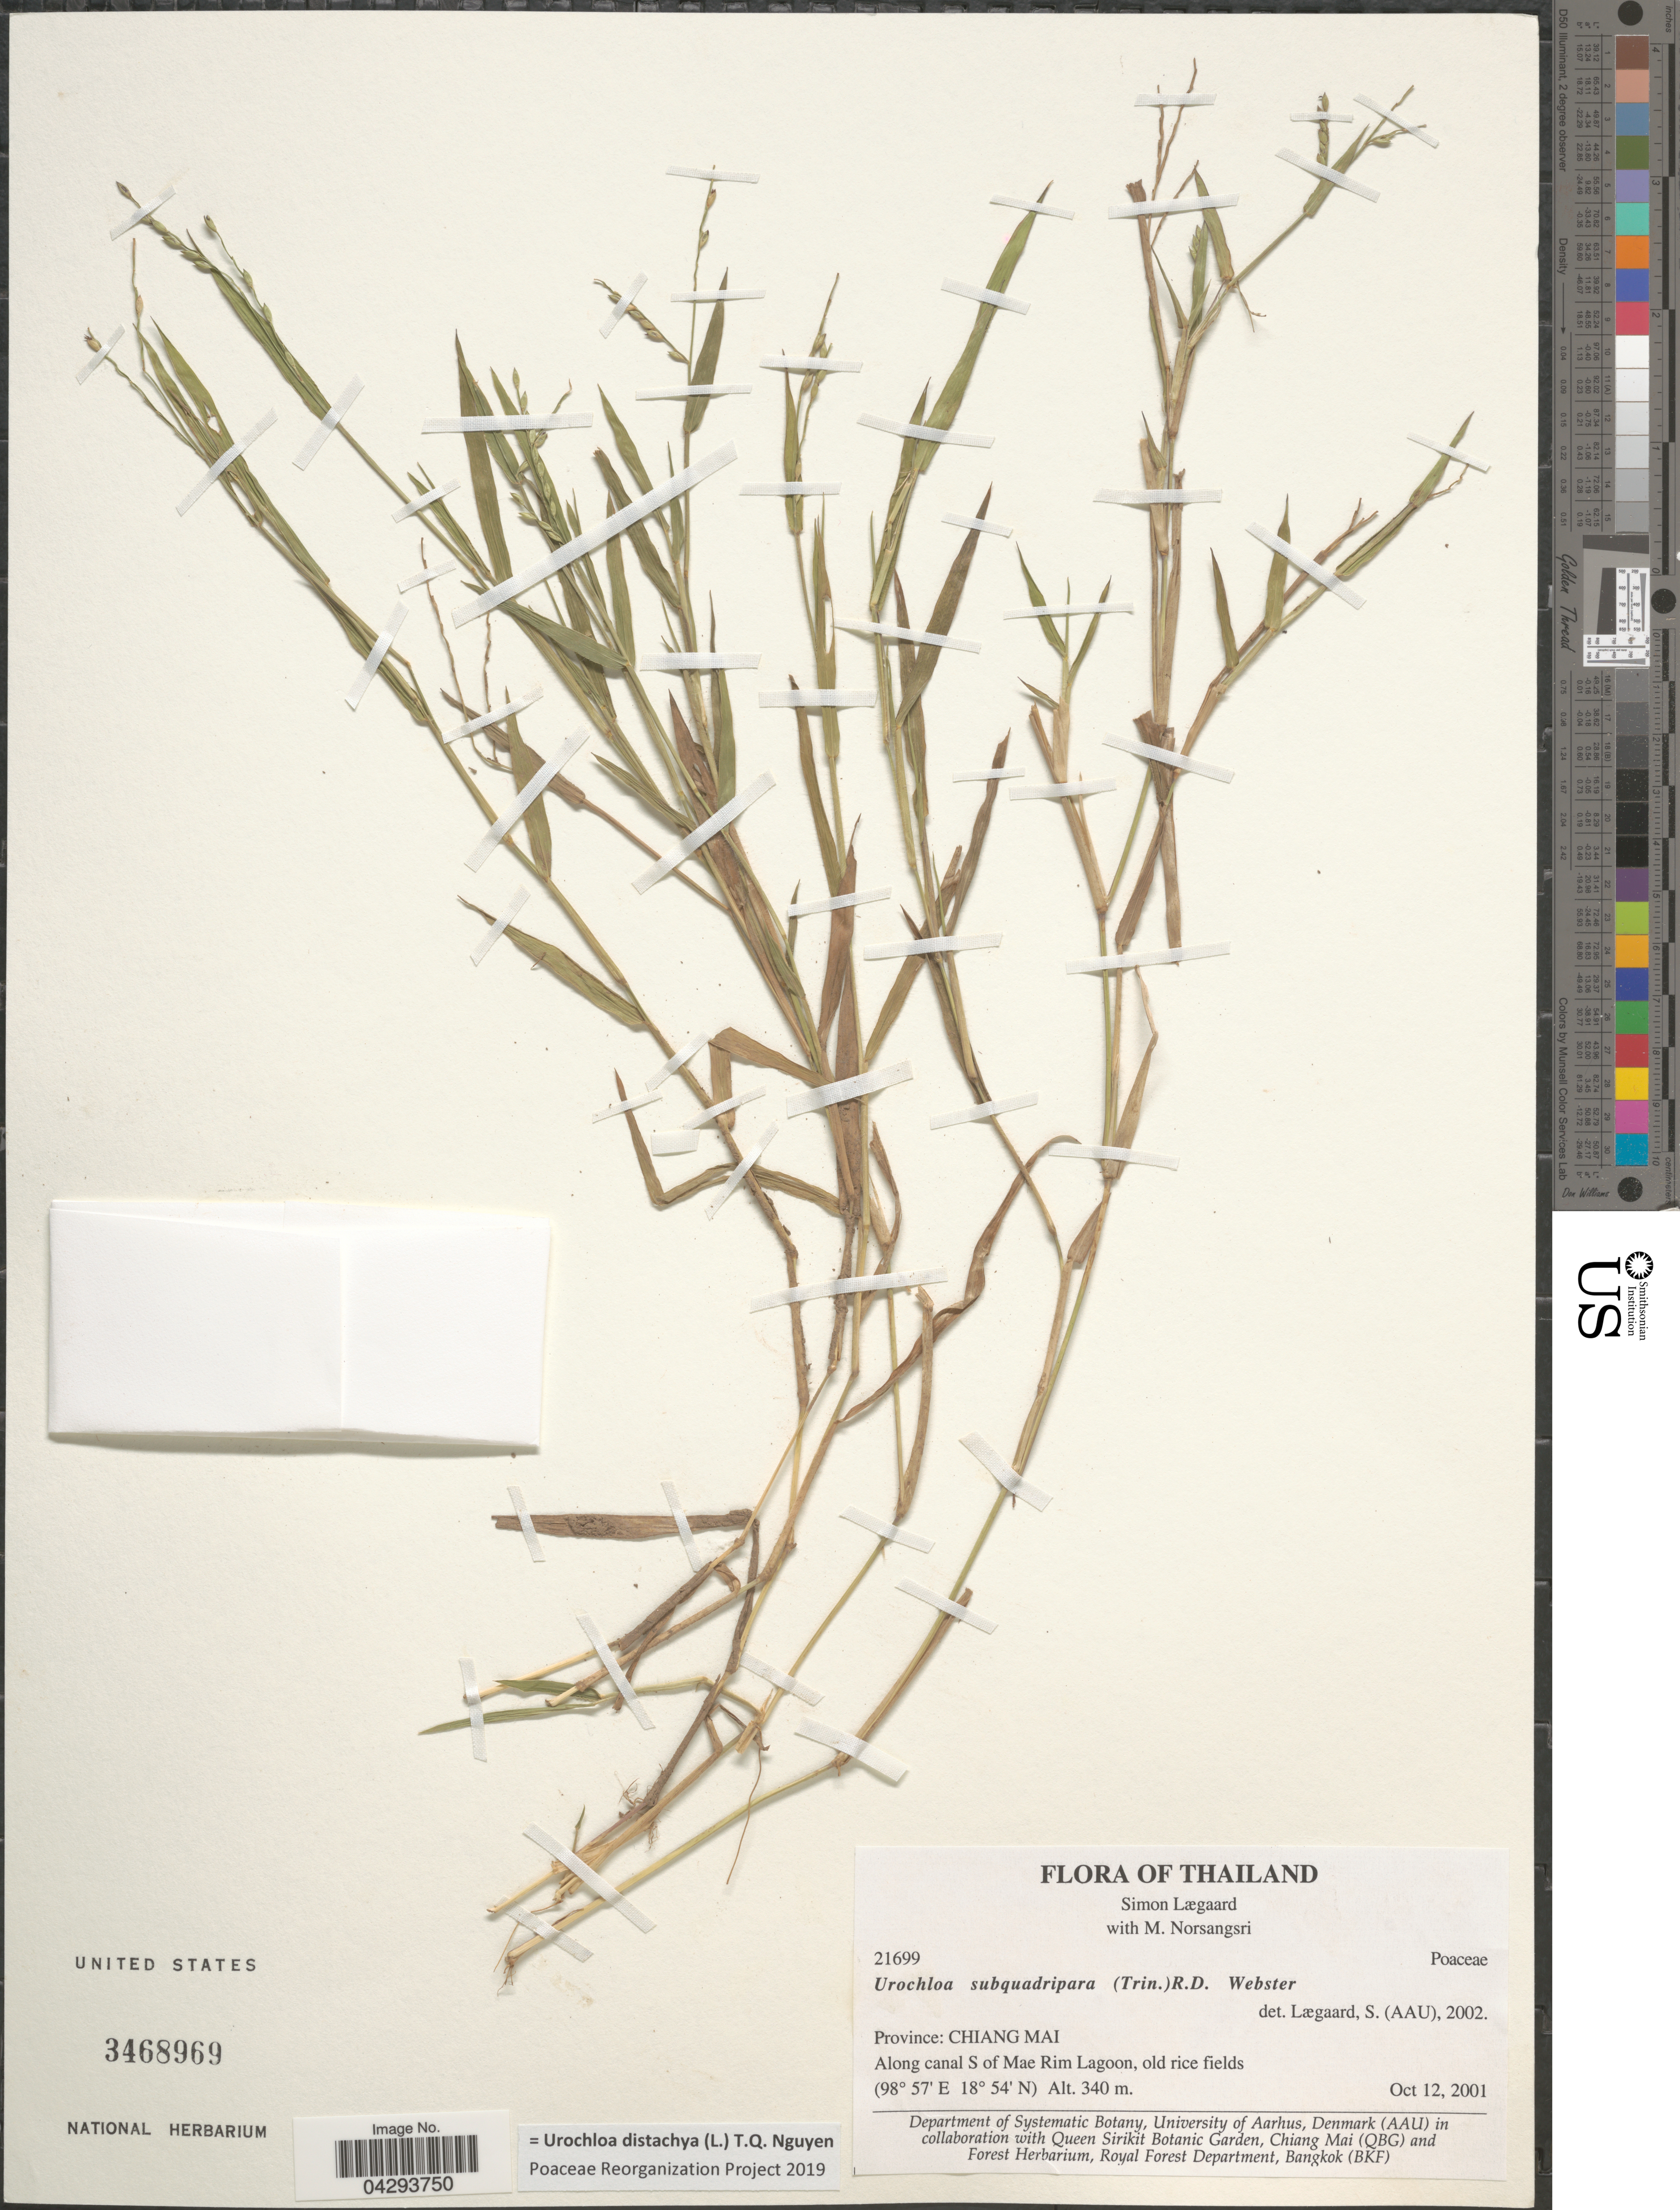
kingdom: Plantae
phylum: Tracheophyta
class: Liliopsida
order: Poales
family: Poaceae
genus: Urochloa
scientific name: Urochloa distachya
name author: (L.) T.Q. Nguyen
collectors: S. Lægaard & M. Norsangsri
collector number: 21699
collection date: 2001-10-12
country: Thailand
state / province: Chiang Mai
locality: Along canal S of Mae Rim Lagoon, old rice fields.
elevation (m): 340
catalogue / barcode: US 3468969